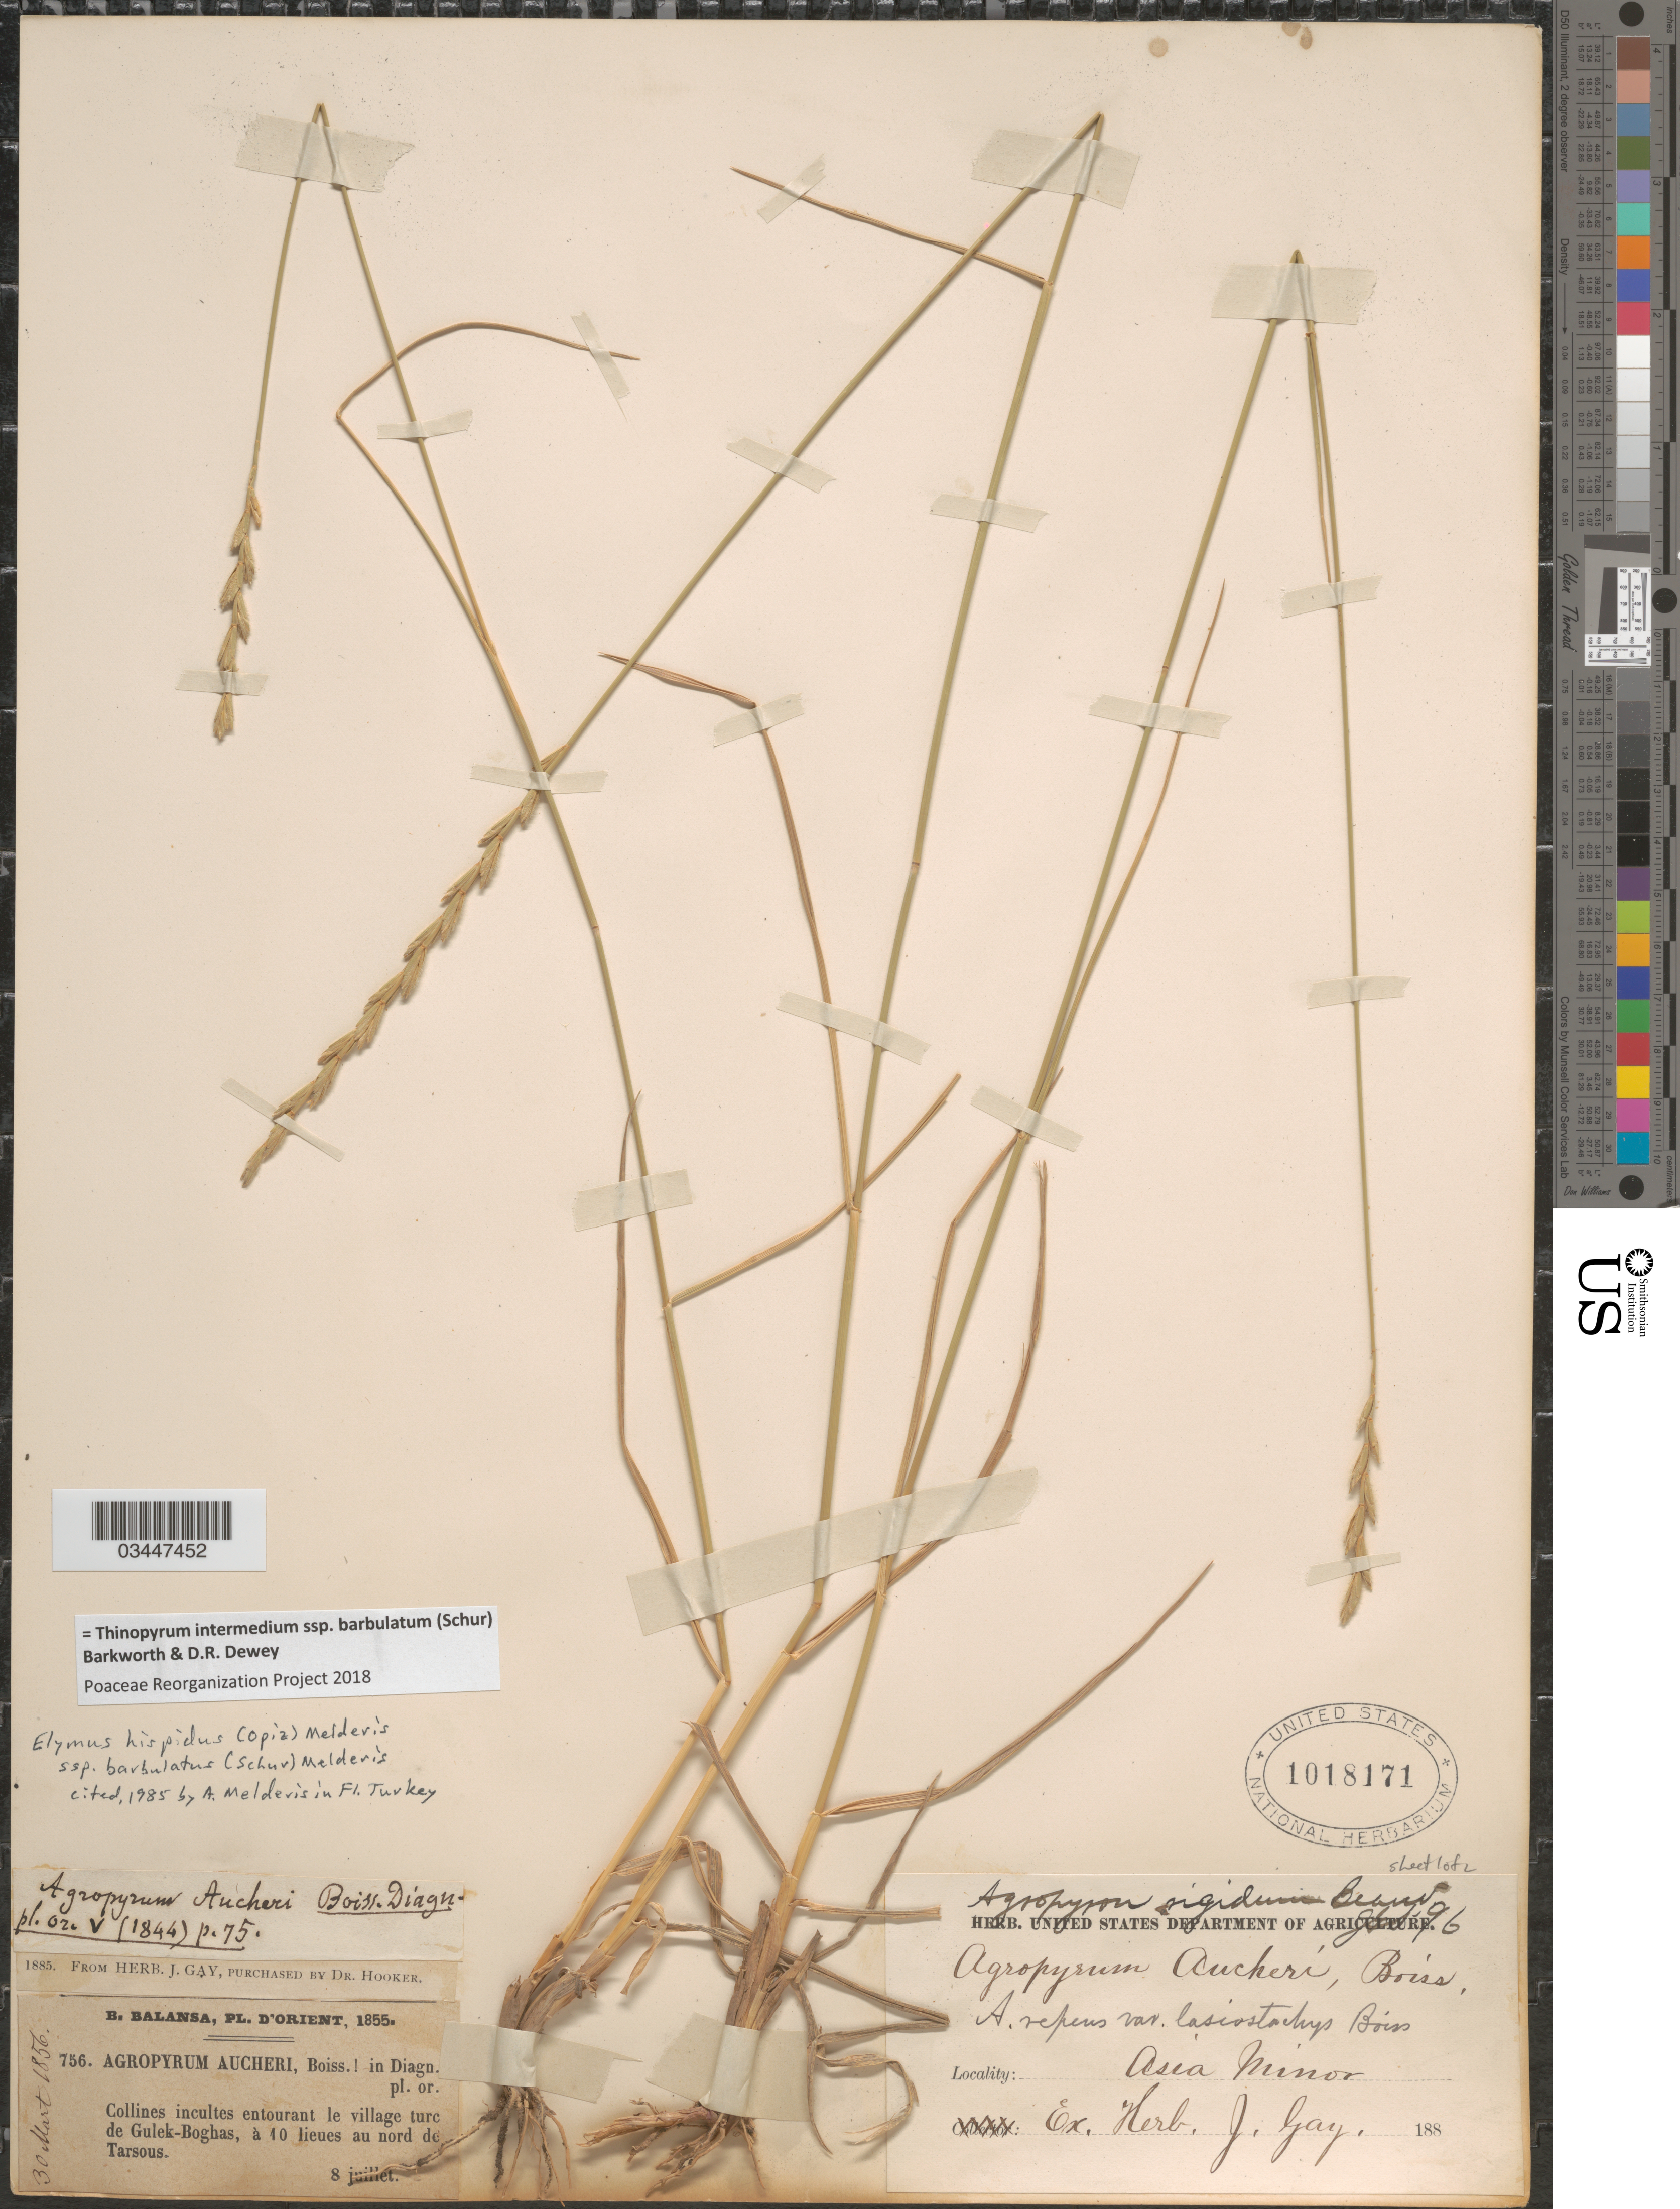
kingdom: Plantae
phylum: Tracheophyta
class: Liliopsida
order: Poales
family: Poaceae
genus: Thinopyrum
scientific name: Thinopyrum intermedium subsp. barbulatum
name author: (Schur) Barkworth & Dewey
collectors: B. Balansa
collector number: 756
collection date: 1855-07-08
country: Turkey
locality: D'Orient. Collines incultes entourant le village ture de Gulek-Boghas, à 10 lieues au nord de Tarsous. Asia Minor.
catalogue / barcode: US 1018171